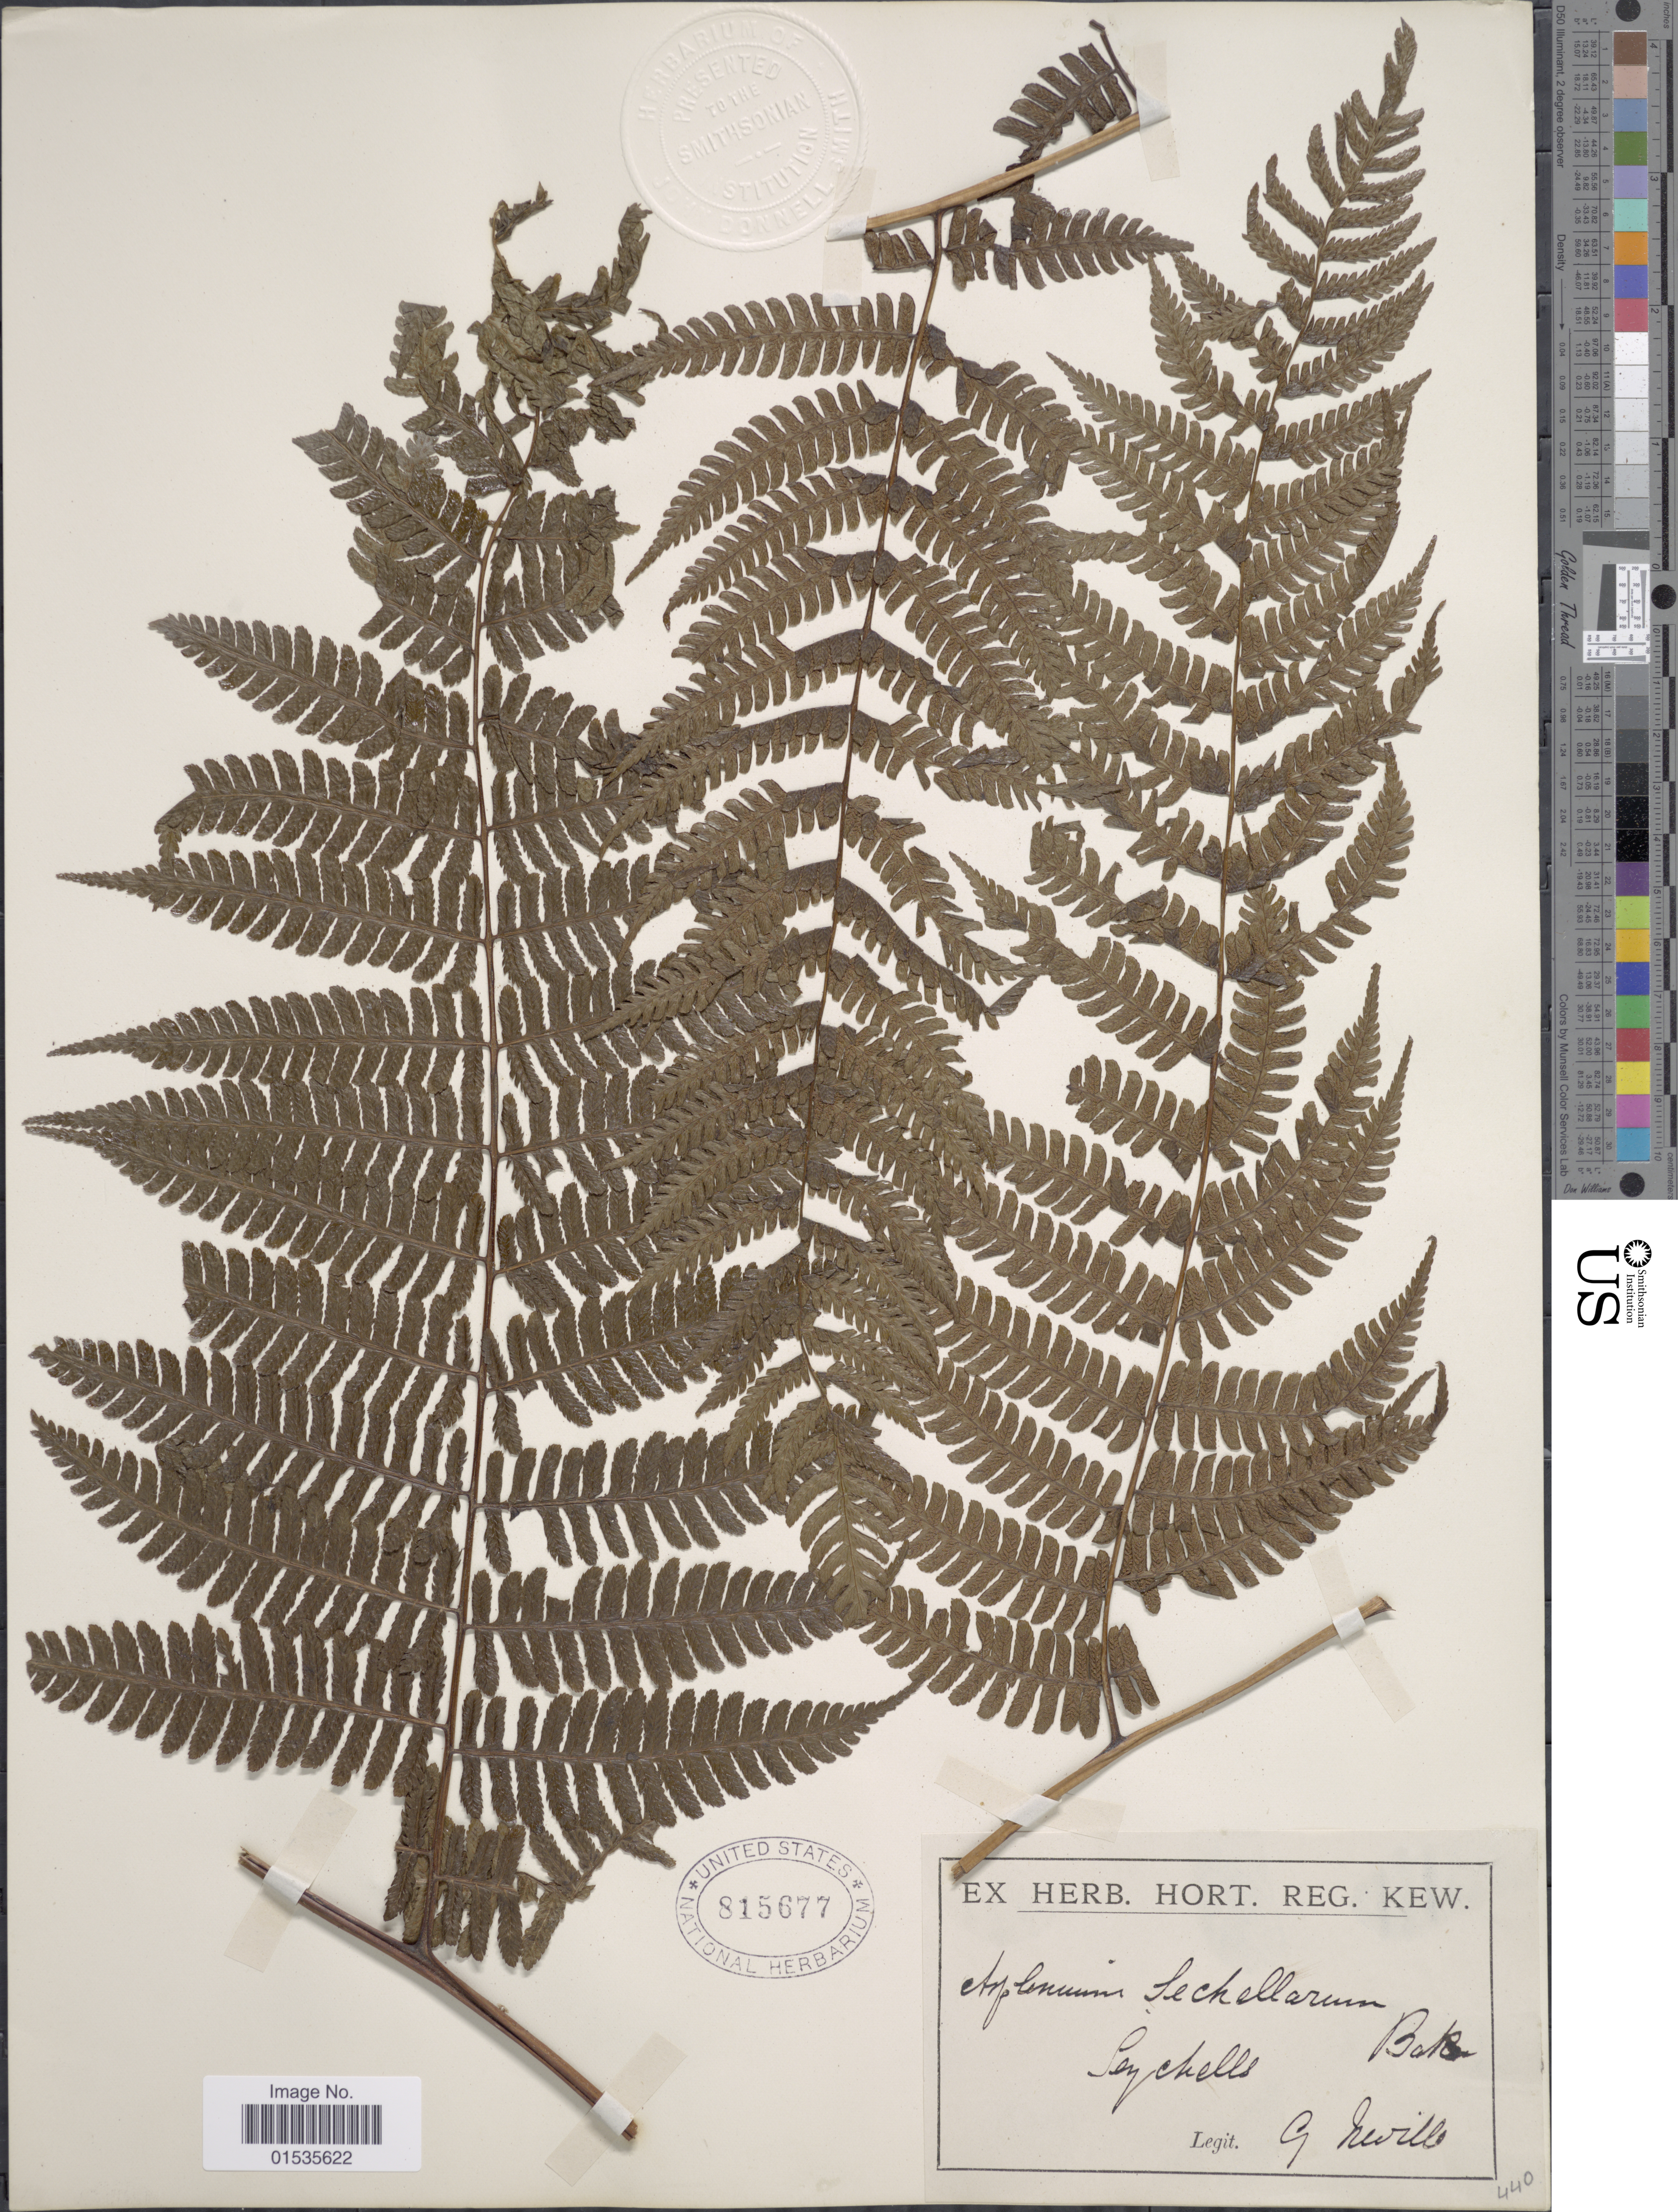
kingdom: Plantae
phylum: Tracheophyta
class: Polypodiopsida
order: Polypodiales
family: Athyriaceae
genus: Diplazium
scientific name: Diplazium sechellarum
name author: (Baker) C. Chr.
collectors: G. Neville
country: Seychelles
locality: Seychelles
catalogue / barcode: US 815677